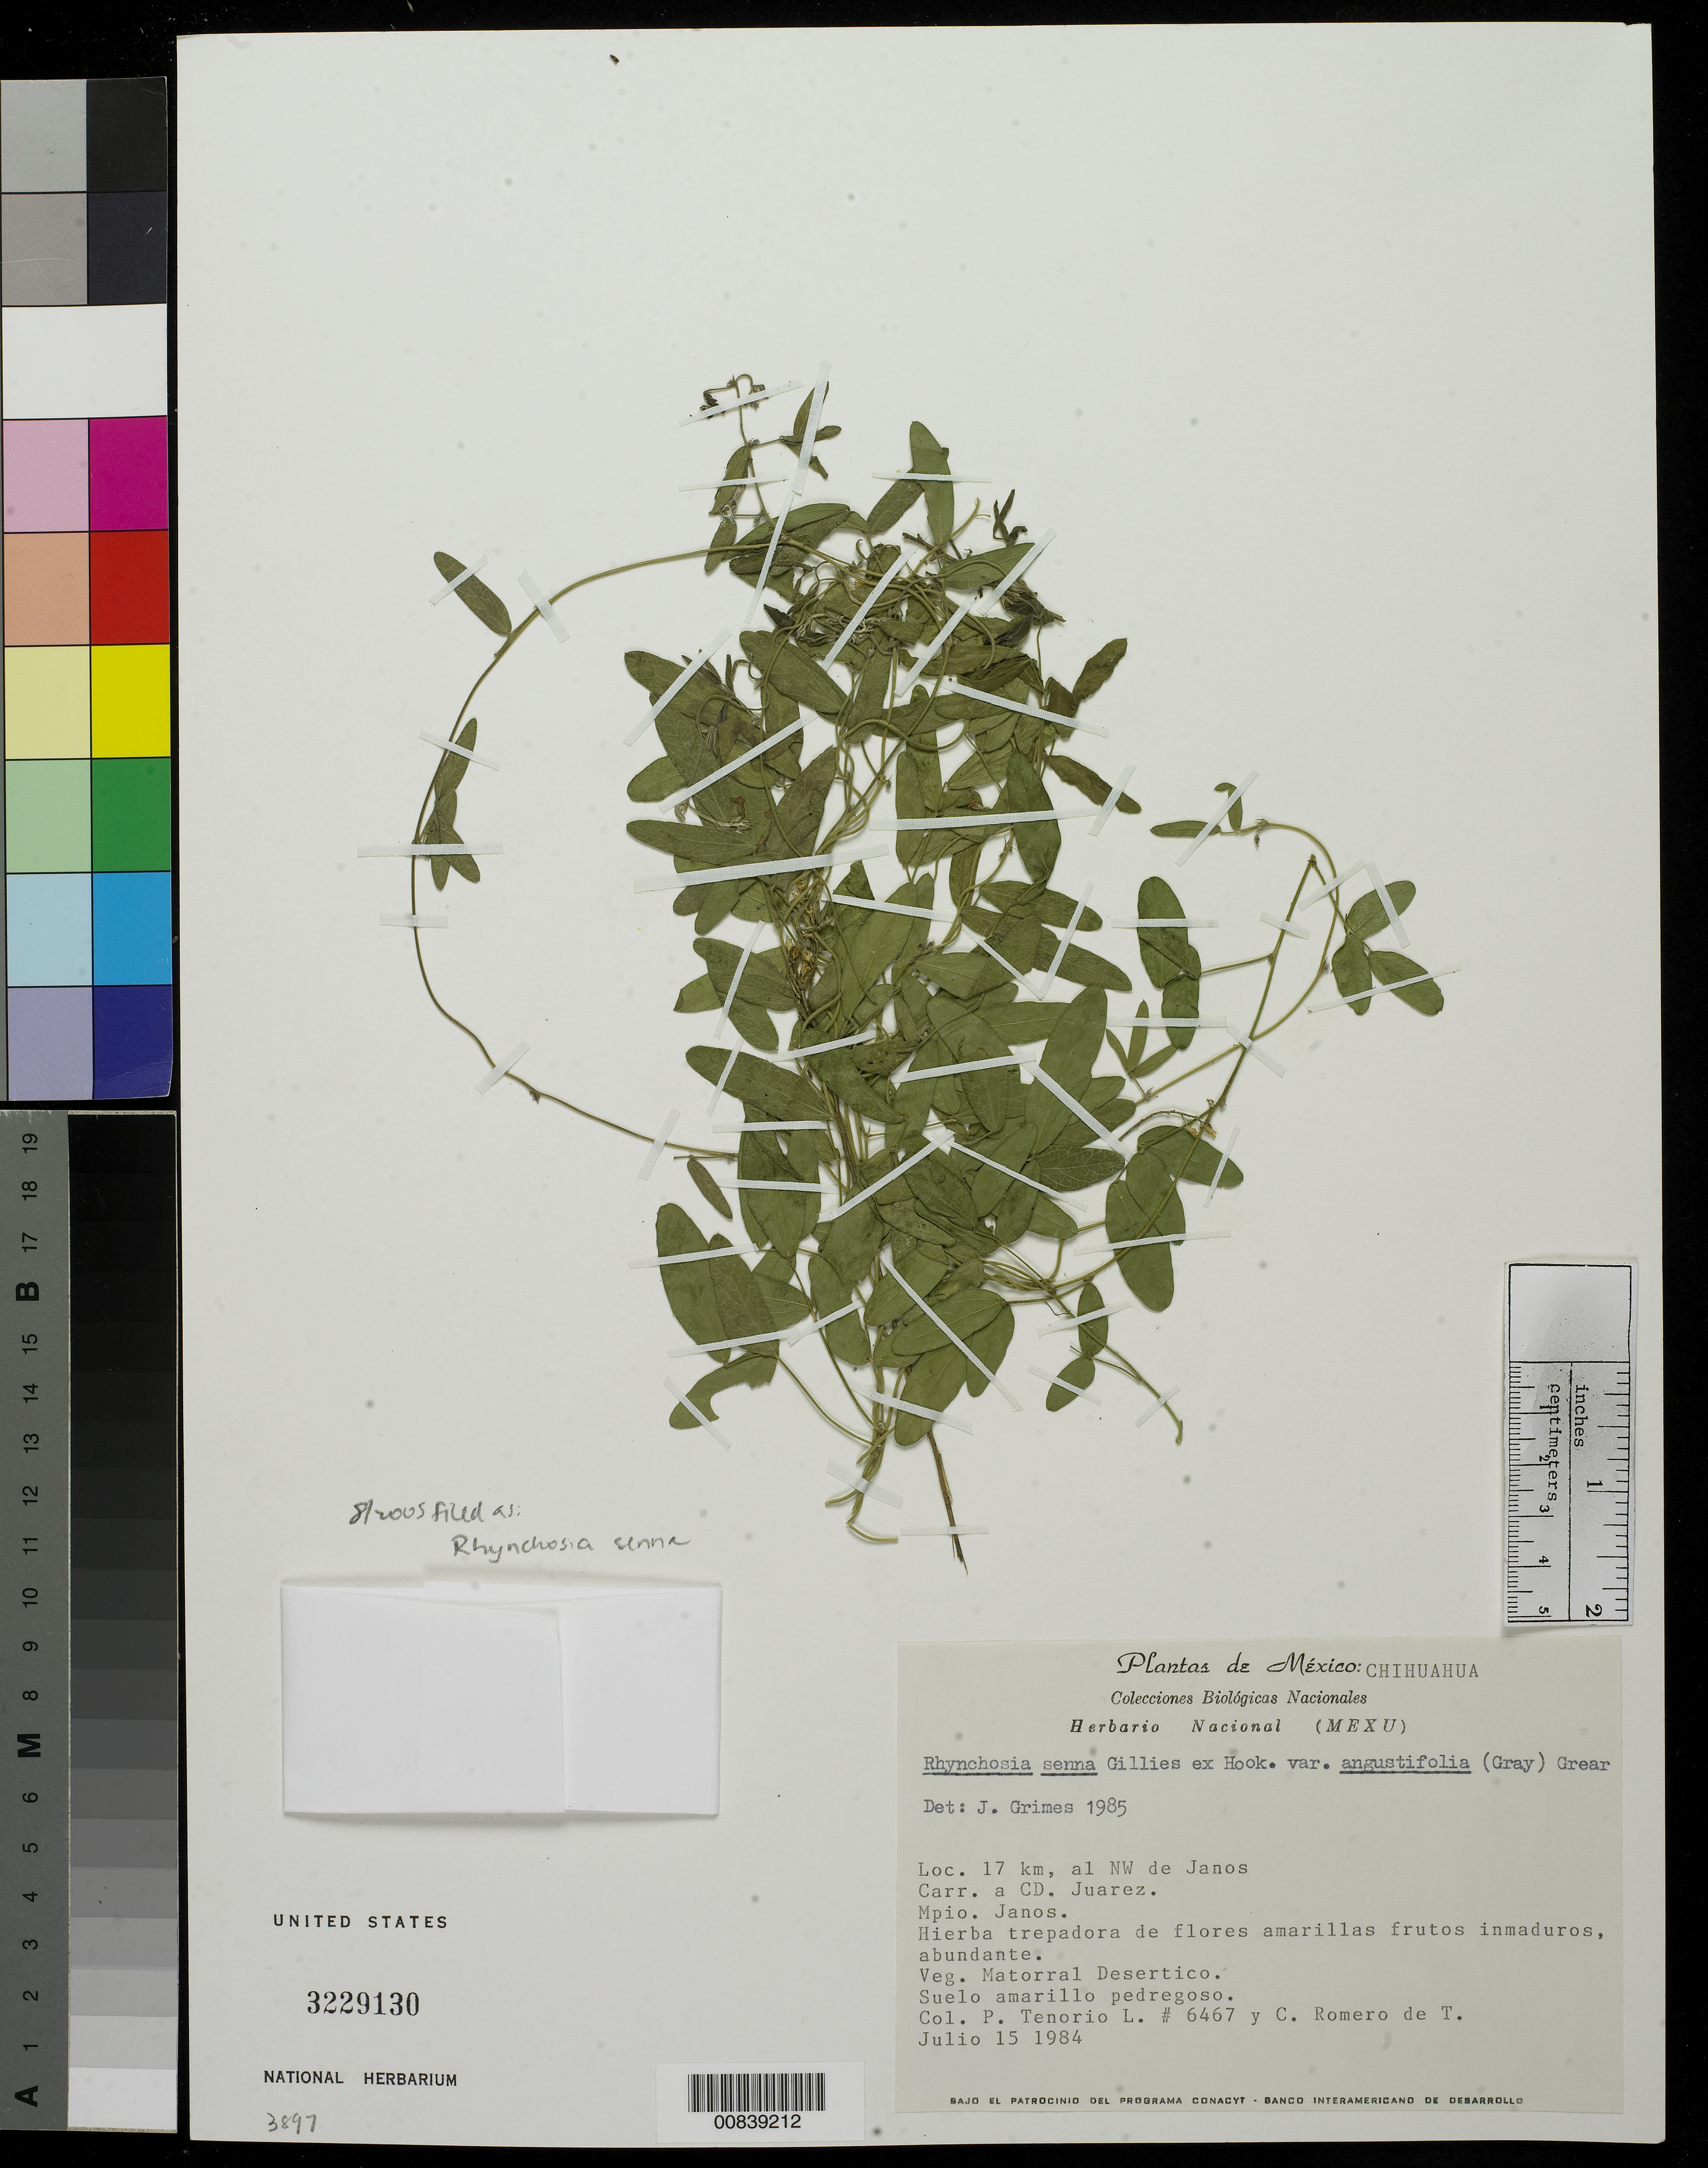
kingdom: Plantae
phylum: Tracheophyta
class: Magnoliopsida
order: Fabales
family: Fabaceae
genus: Rhynchosia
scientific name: Rhynchosia senna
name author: Gillies ex Hook.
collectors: P. Tenorio L. & C. Romero de T.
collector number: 6467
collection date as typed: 15 Jul 1984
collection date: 1984-07-15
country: Mexico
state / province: Chihuahua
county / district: Janos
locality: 17 km. al NW de Janos. Carr. a Cd. Juárez.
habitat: Matorral desertico. Suelo amarillo pedregoso.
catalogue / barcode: US 3229130